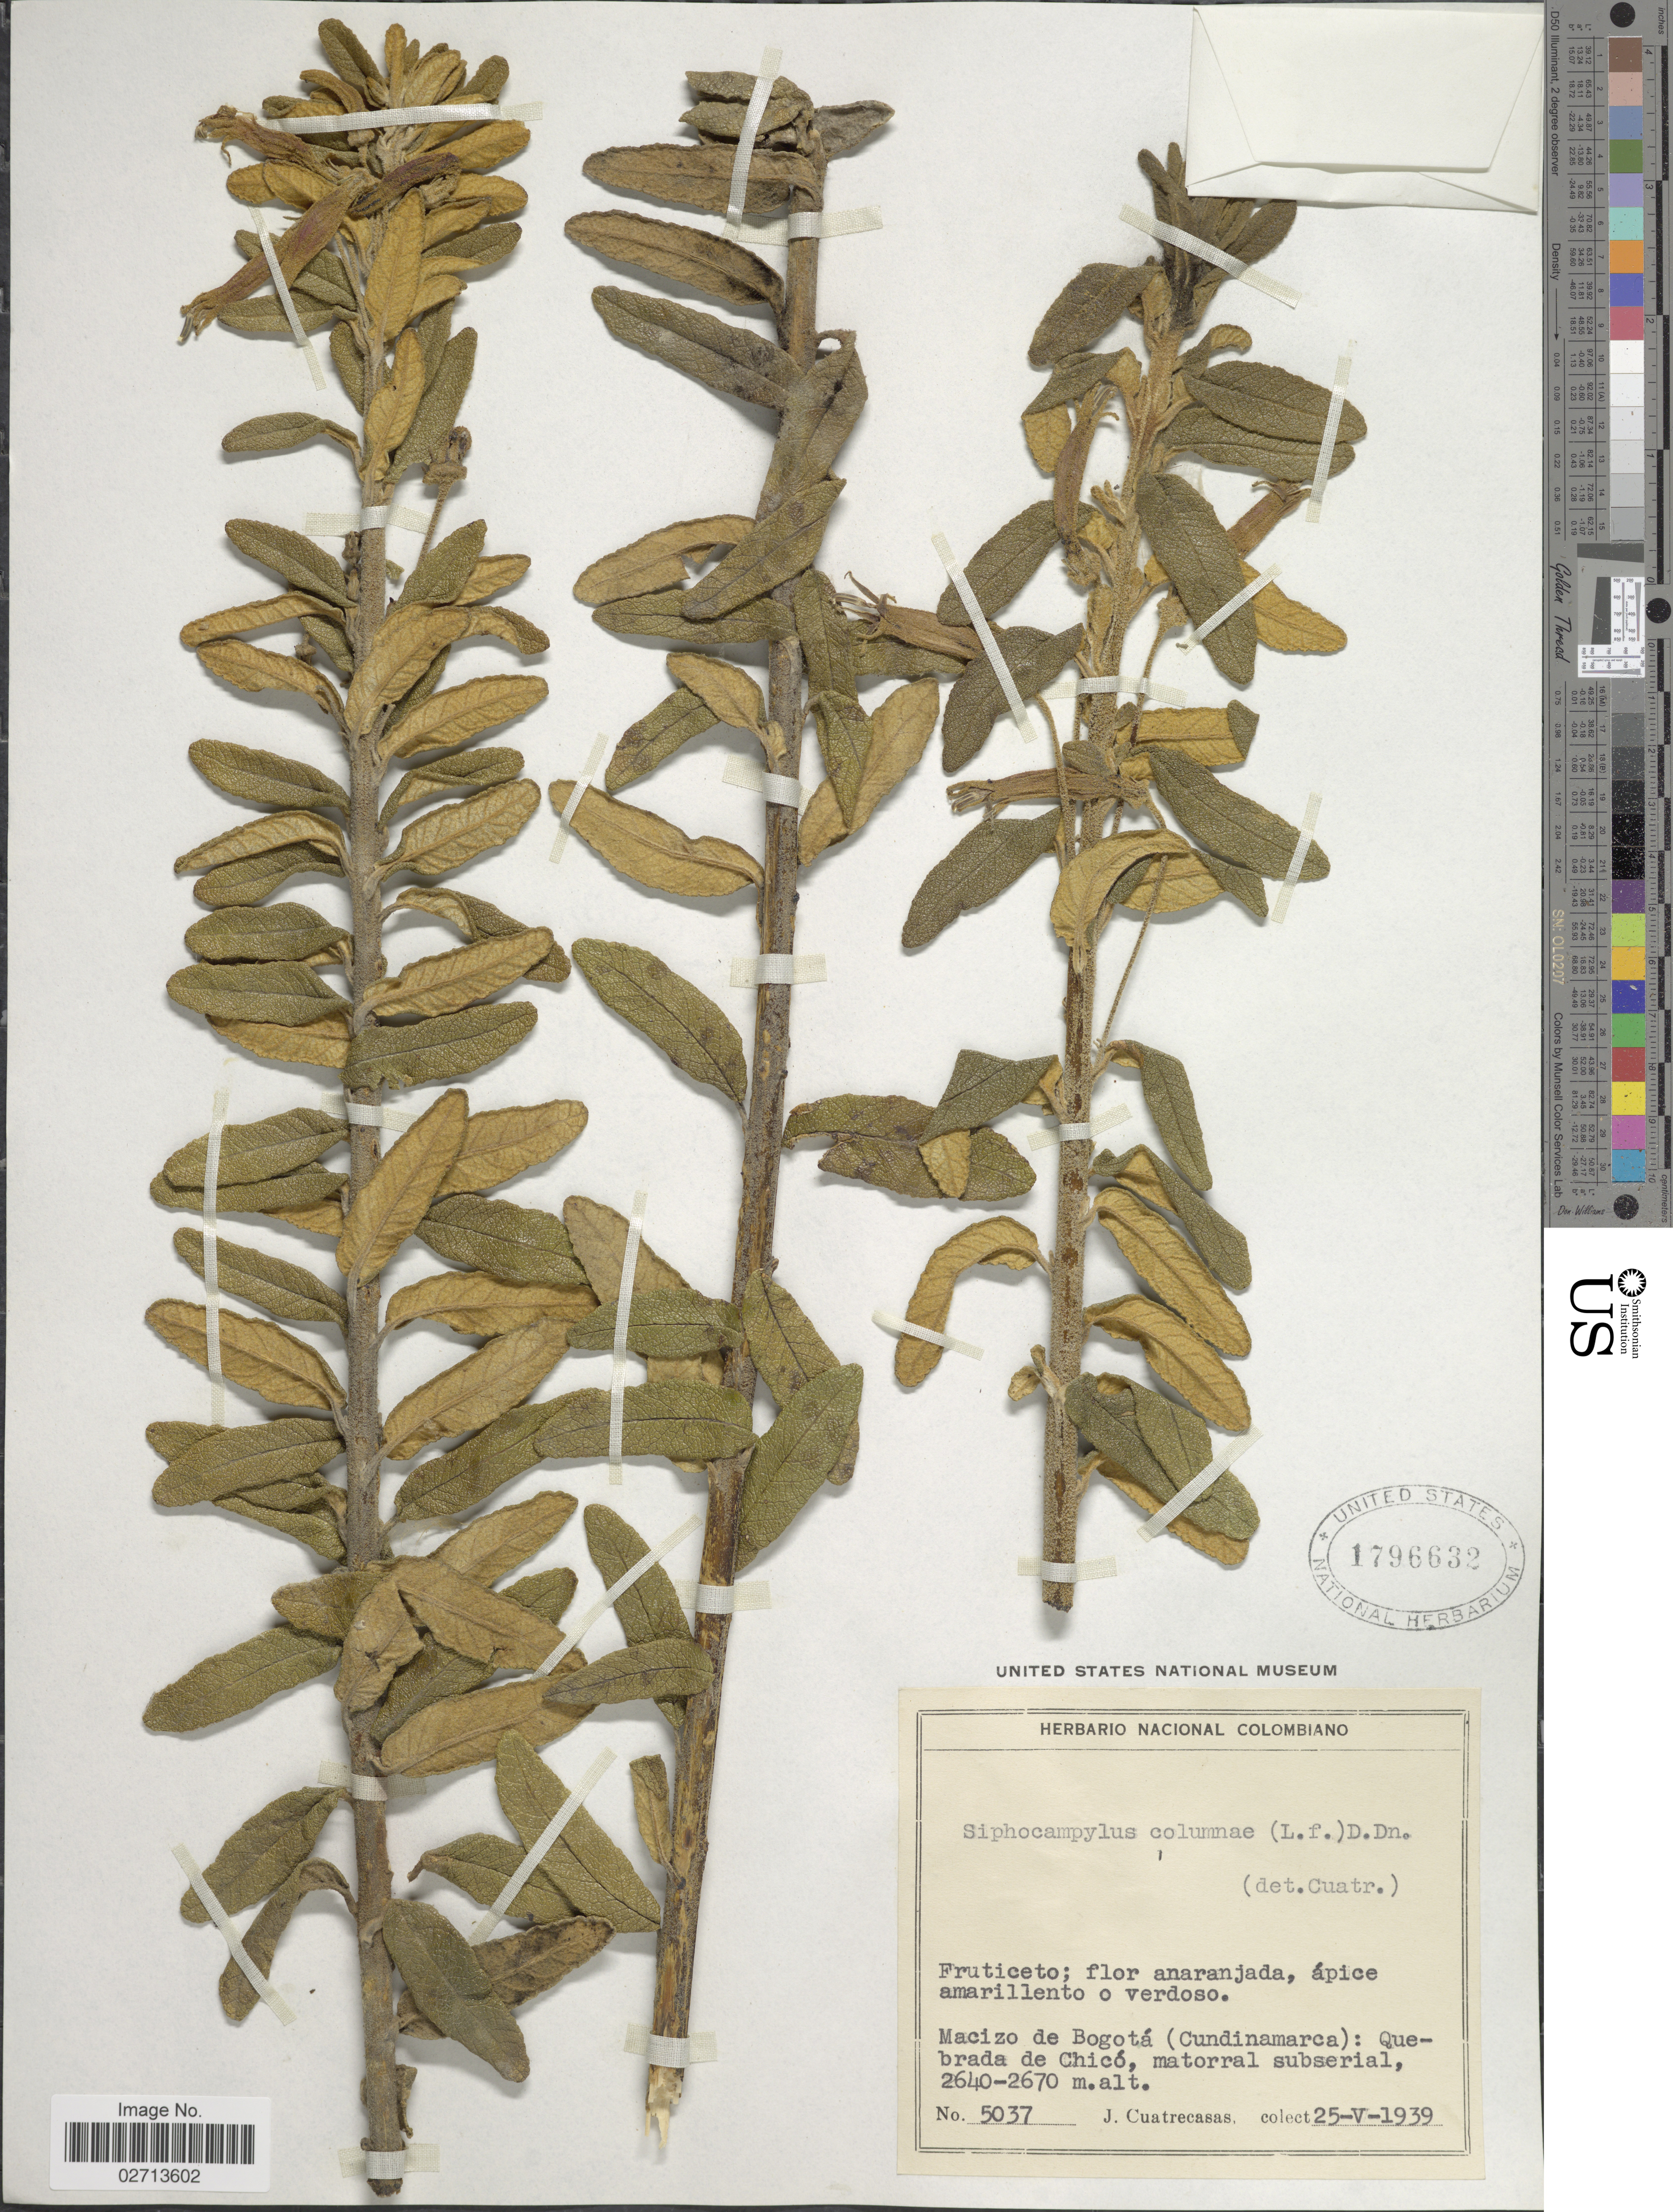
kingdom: Plantae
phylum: Tracheophyta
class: Magnoliopsida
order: Asterales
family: Campanulaceae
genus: Siphocampylus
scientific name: Siphocampylus columnae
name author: (L. f.) G. Don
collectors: J. Cuatrecasas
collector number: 5037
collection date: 1939-05-25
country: Colombia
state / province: Cundinamarca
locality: Macizo de Bogota (Cundinamarca): Quebrada de Chico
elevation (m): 2640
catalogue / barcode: US 1796632